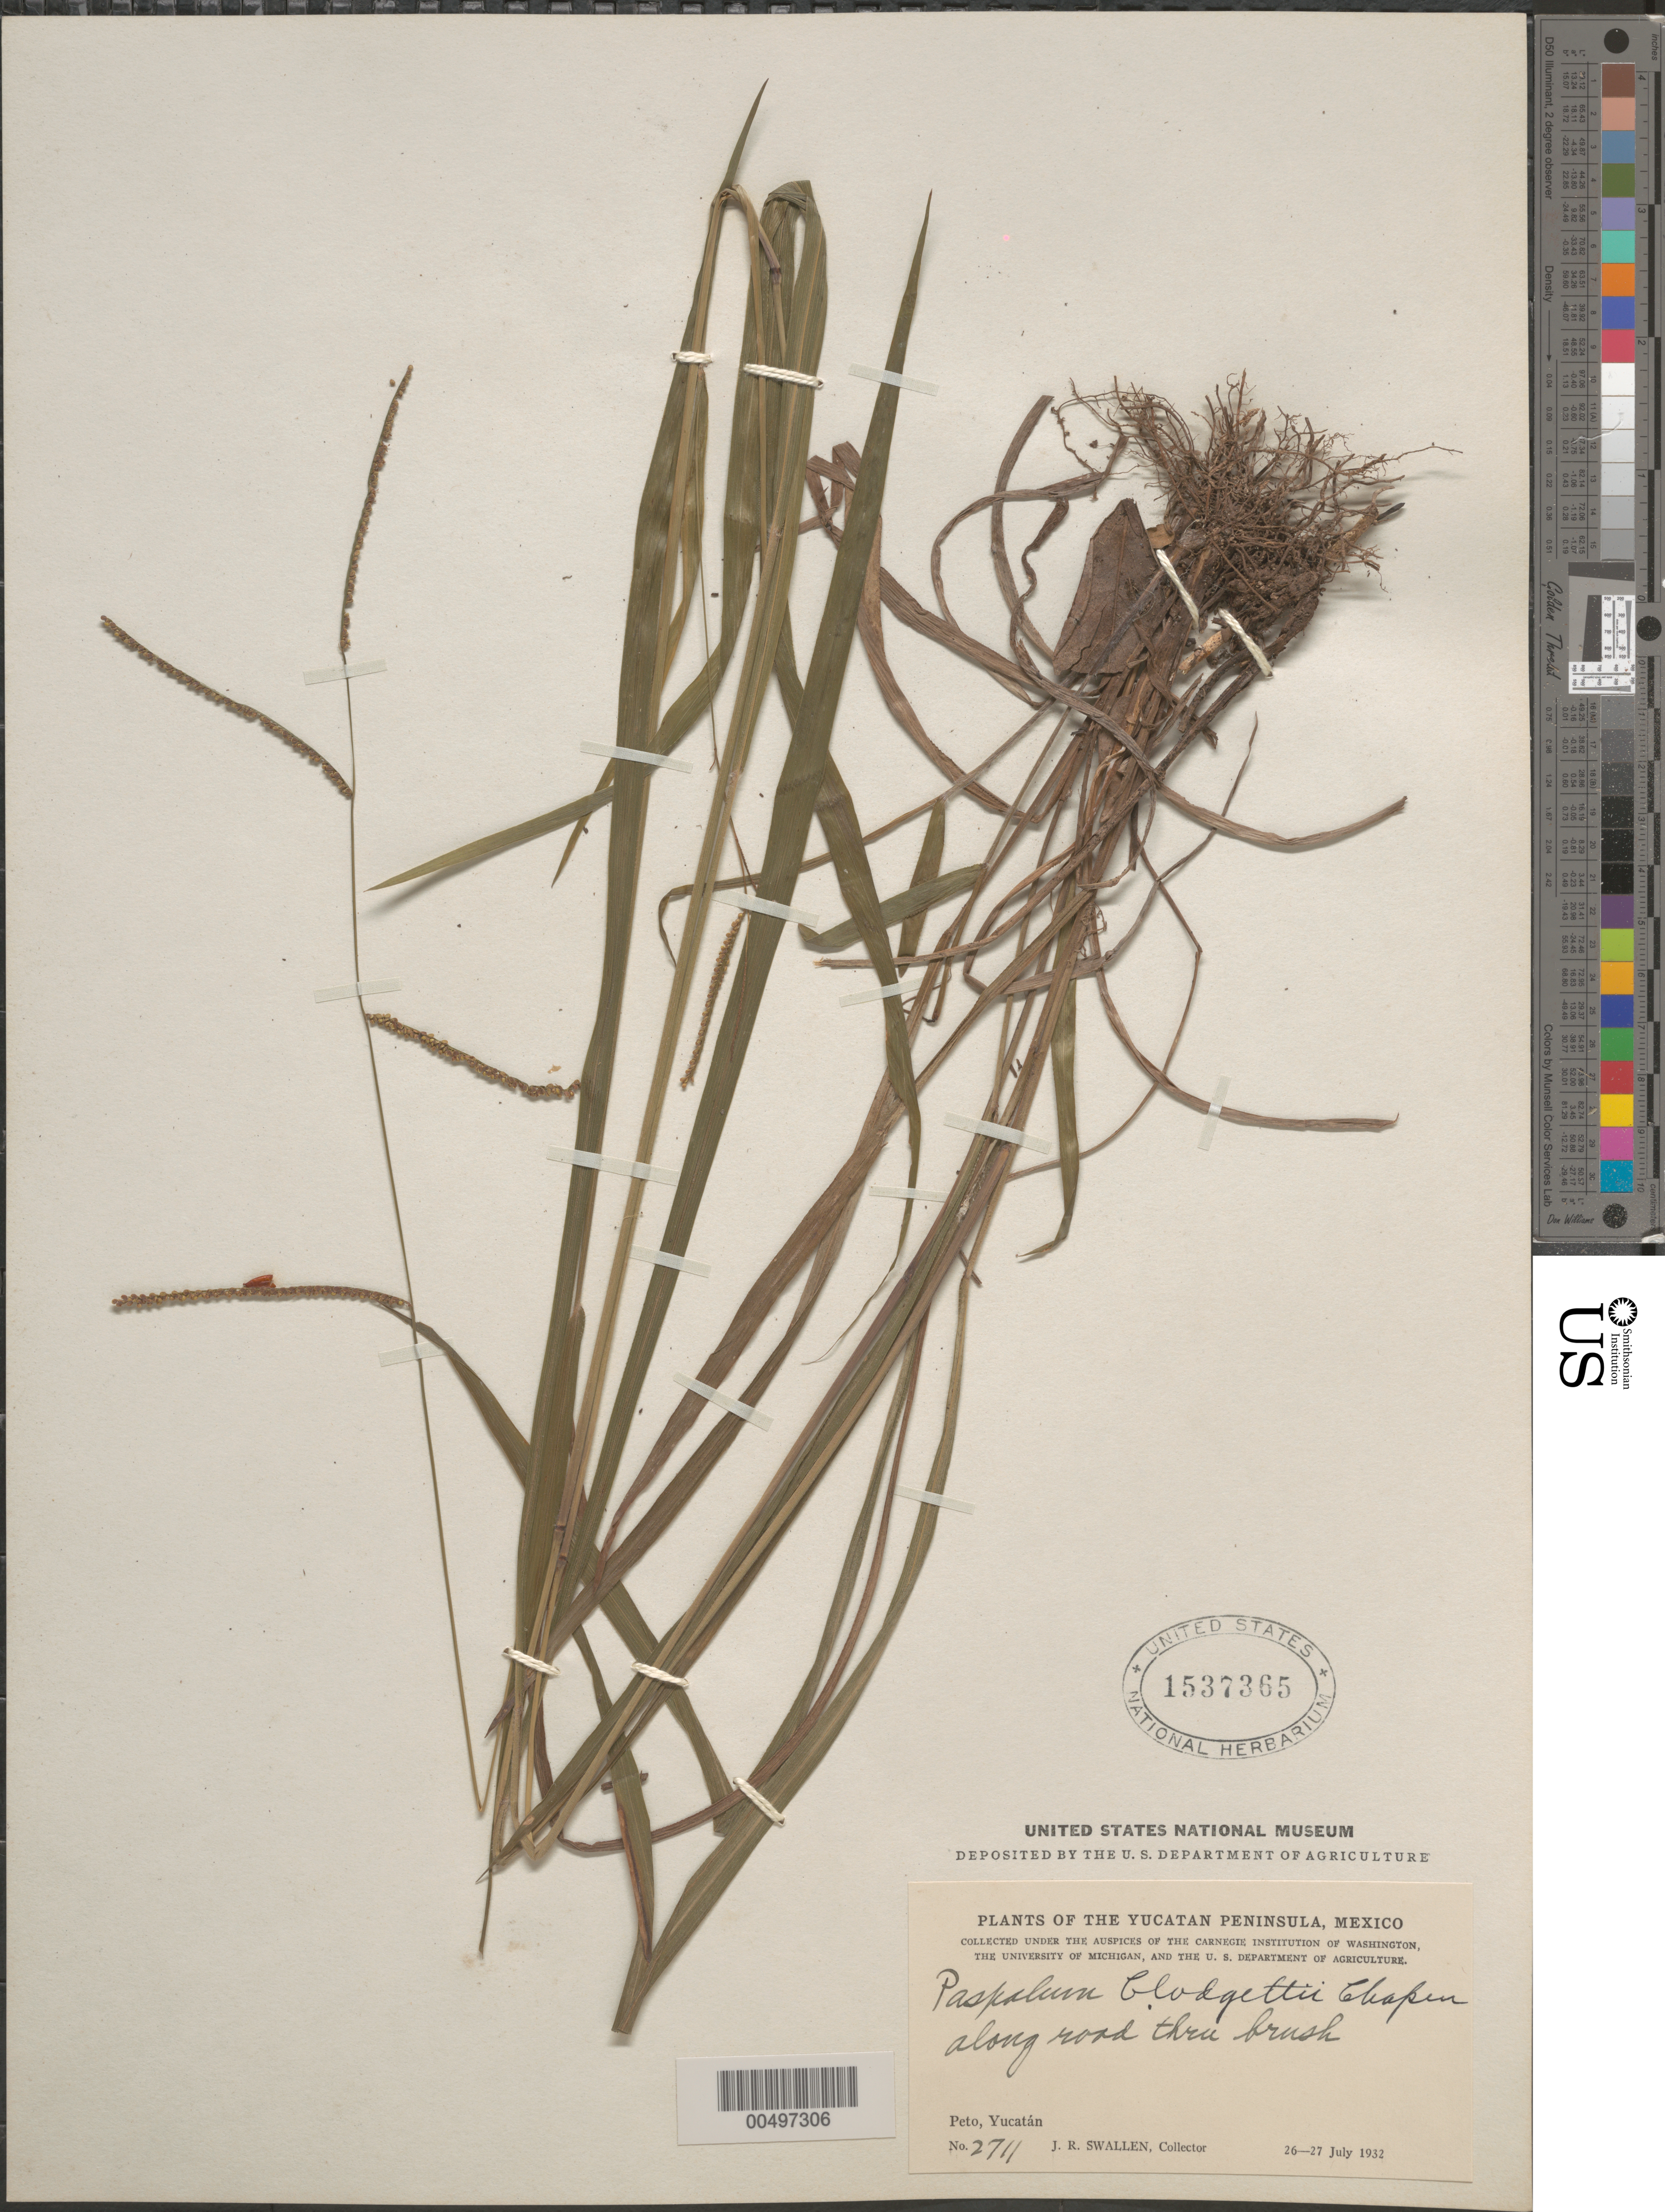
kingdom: Plantae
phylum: Tracheophyta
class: Liliopsida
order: Poales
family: Poaceae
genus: Paspalum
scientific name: Paspalum blodgettii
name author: Chapm.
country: Mexico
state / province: Yucatan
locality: Yucatan Peninsula, Peto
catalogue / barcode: US 1537365